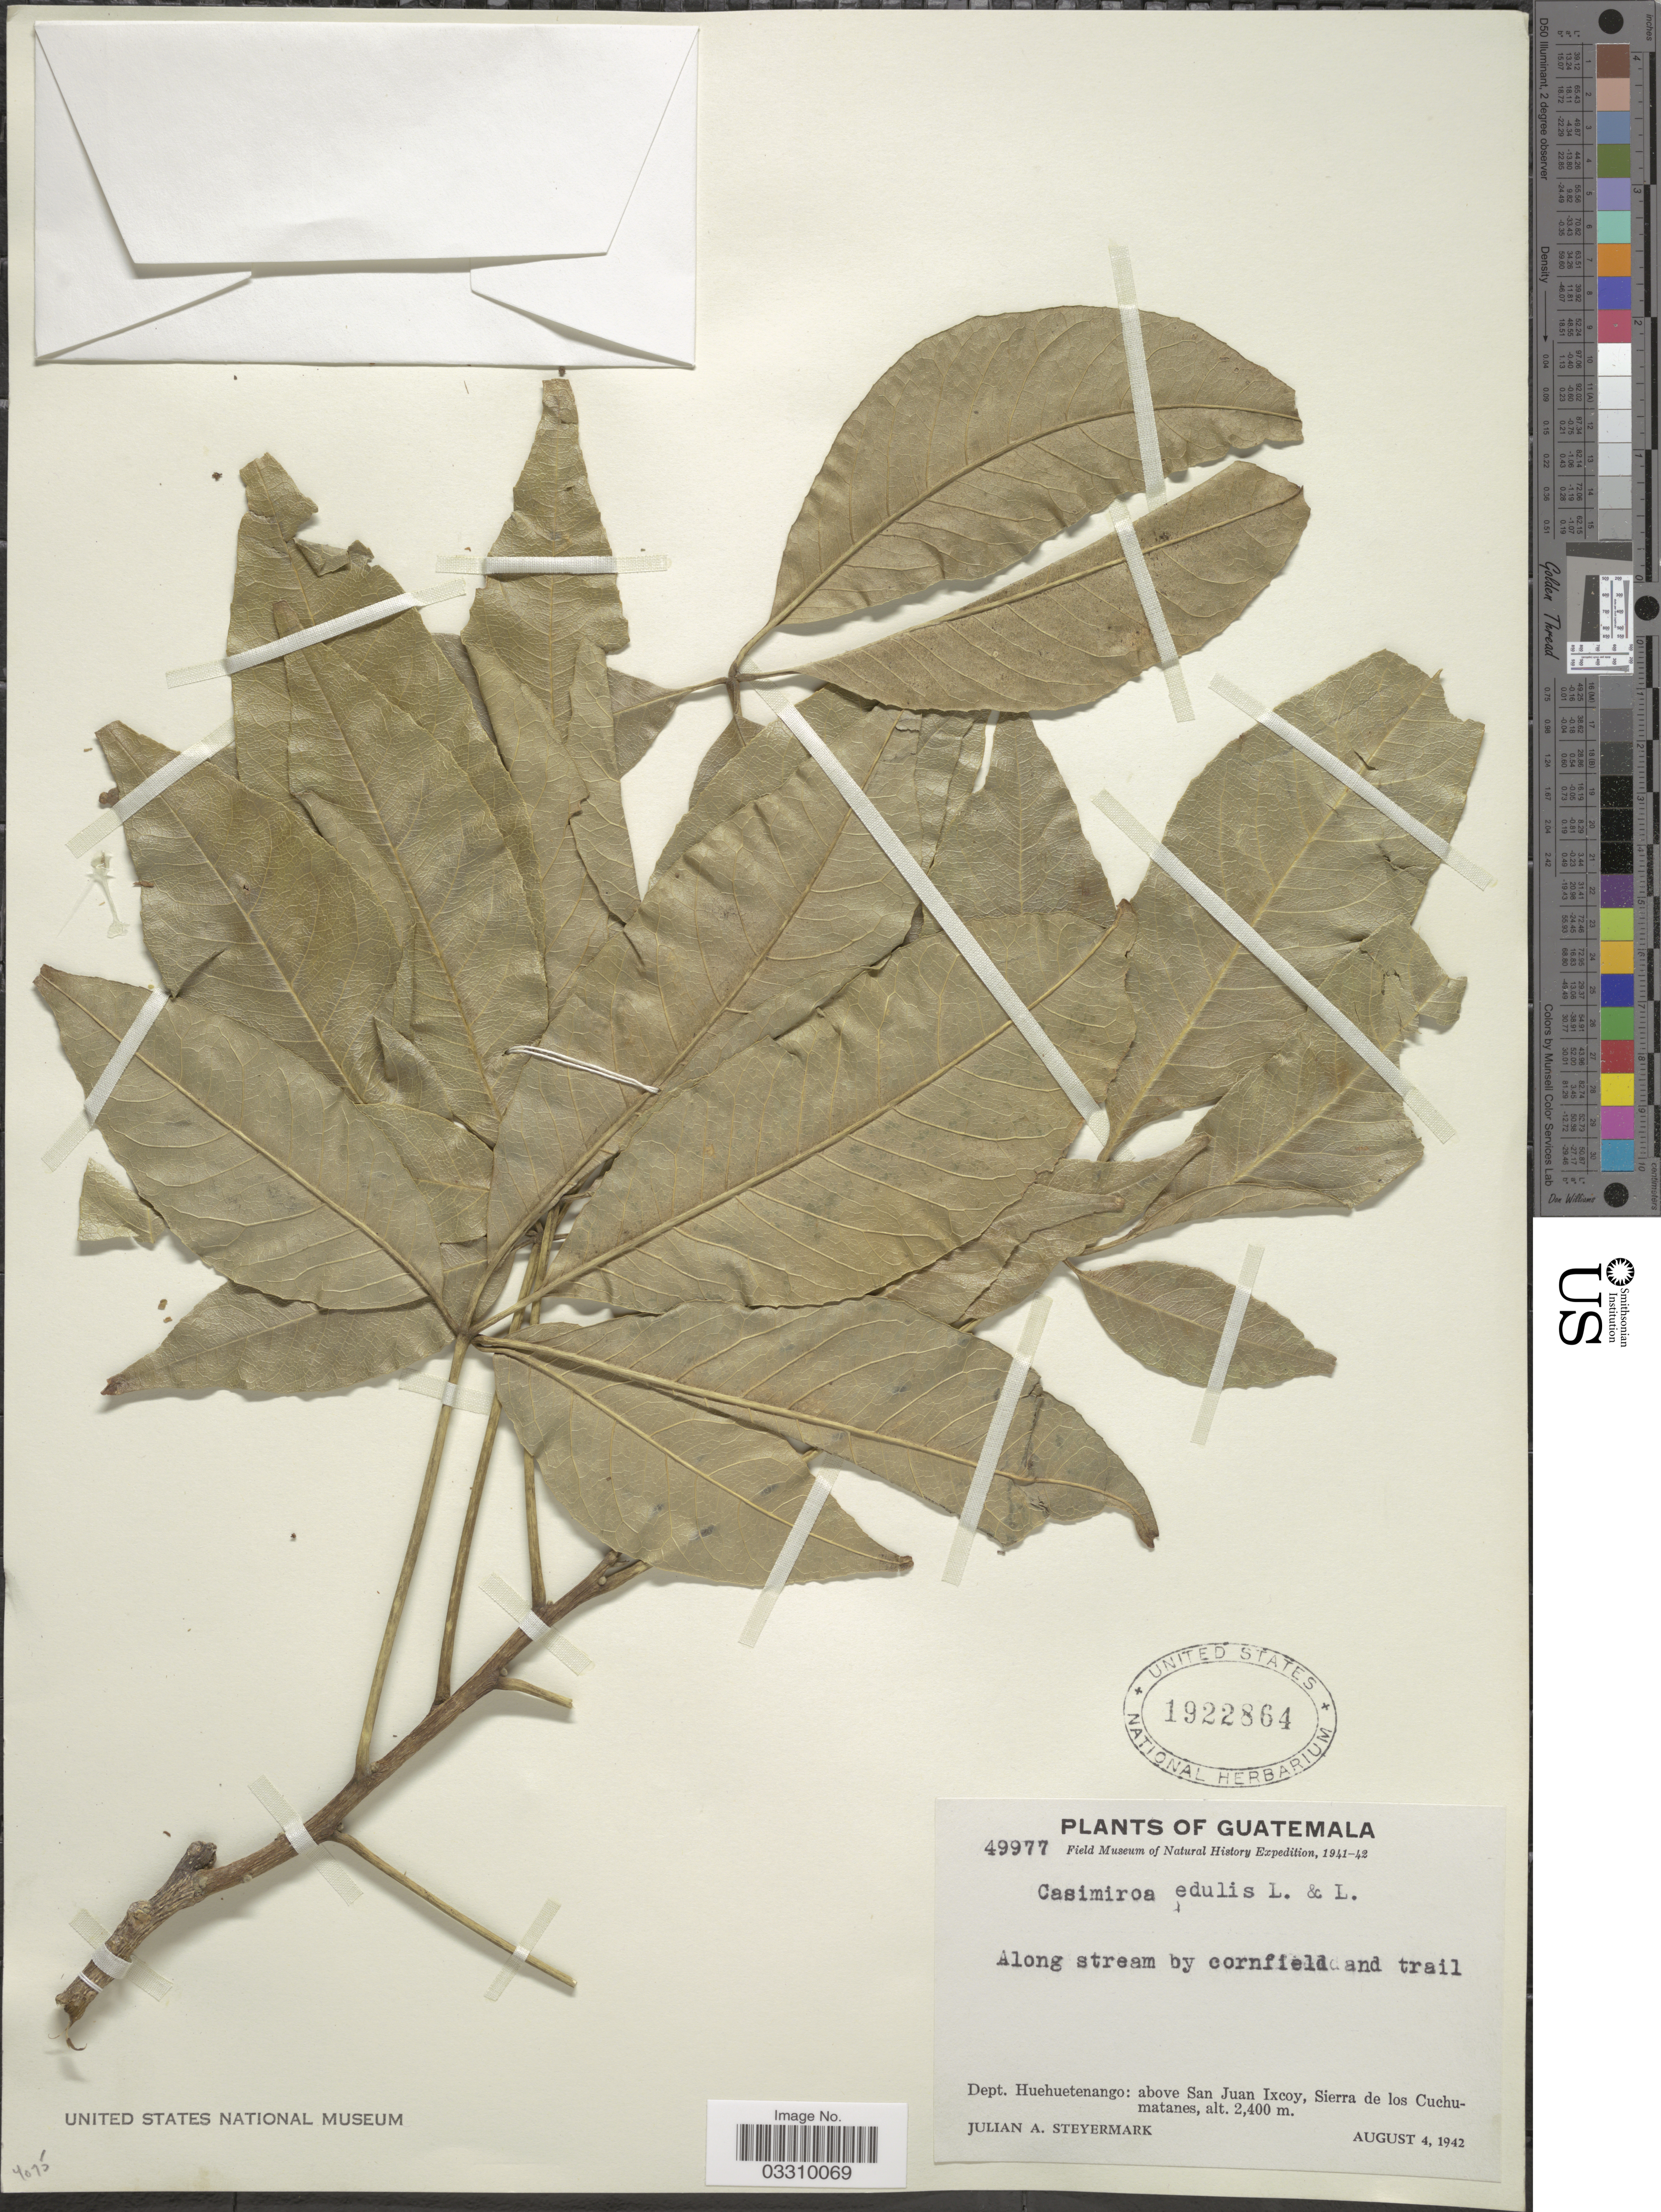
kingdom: Plantae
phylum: Tracheophyta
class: Magnoliopsida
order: Sapindales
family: Rutaceae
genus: Casimiroa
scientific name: Casimiroa edulis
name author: La Llave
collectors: J. Steyermark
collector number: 49977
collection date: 1942-08-04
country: Guatemala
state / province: Huehuetenango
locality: Dept. Huehuetenango: above San Juan Ixcoy, Sierra de los Cuchumatanes.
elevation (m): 2400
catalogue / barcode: US 1922864